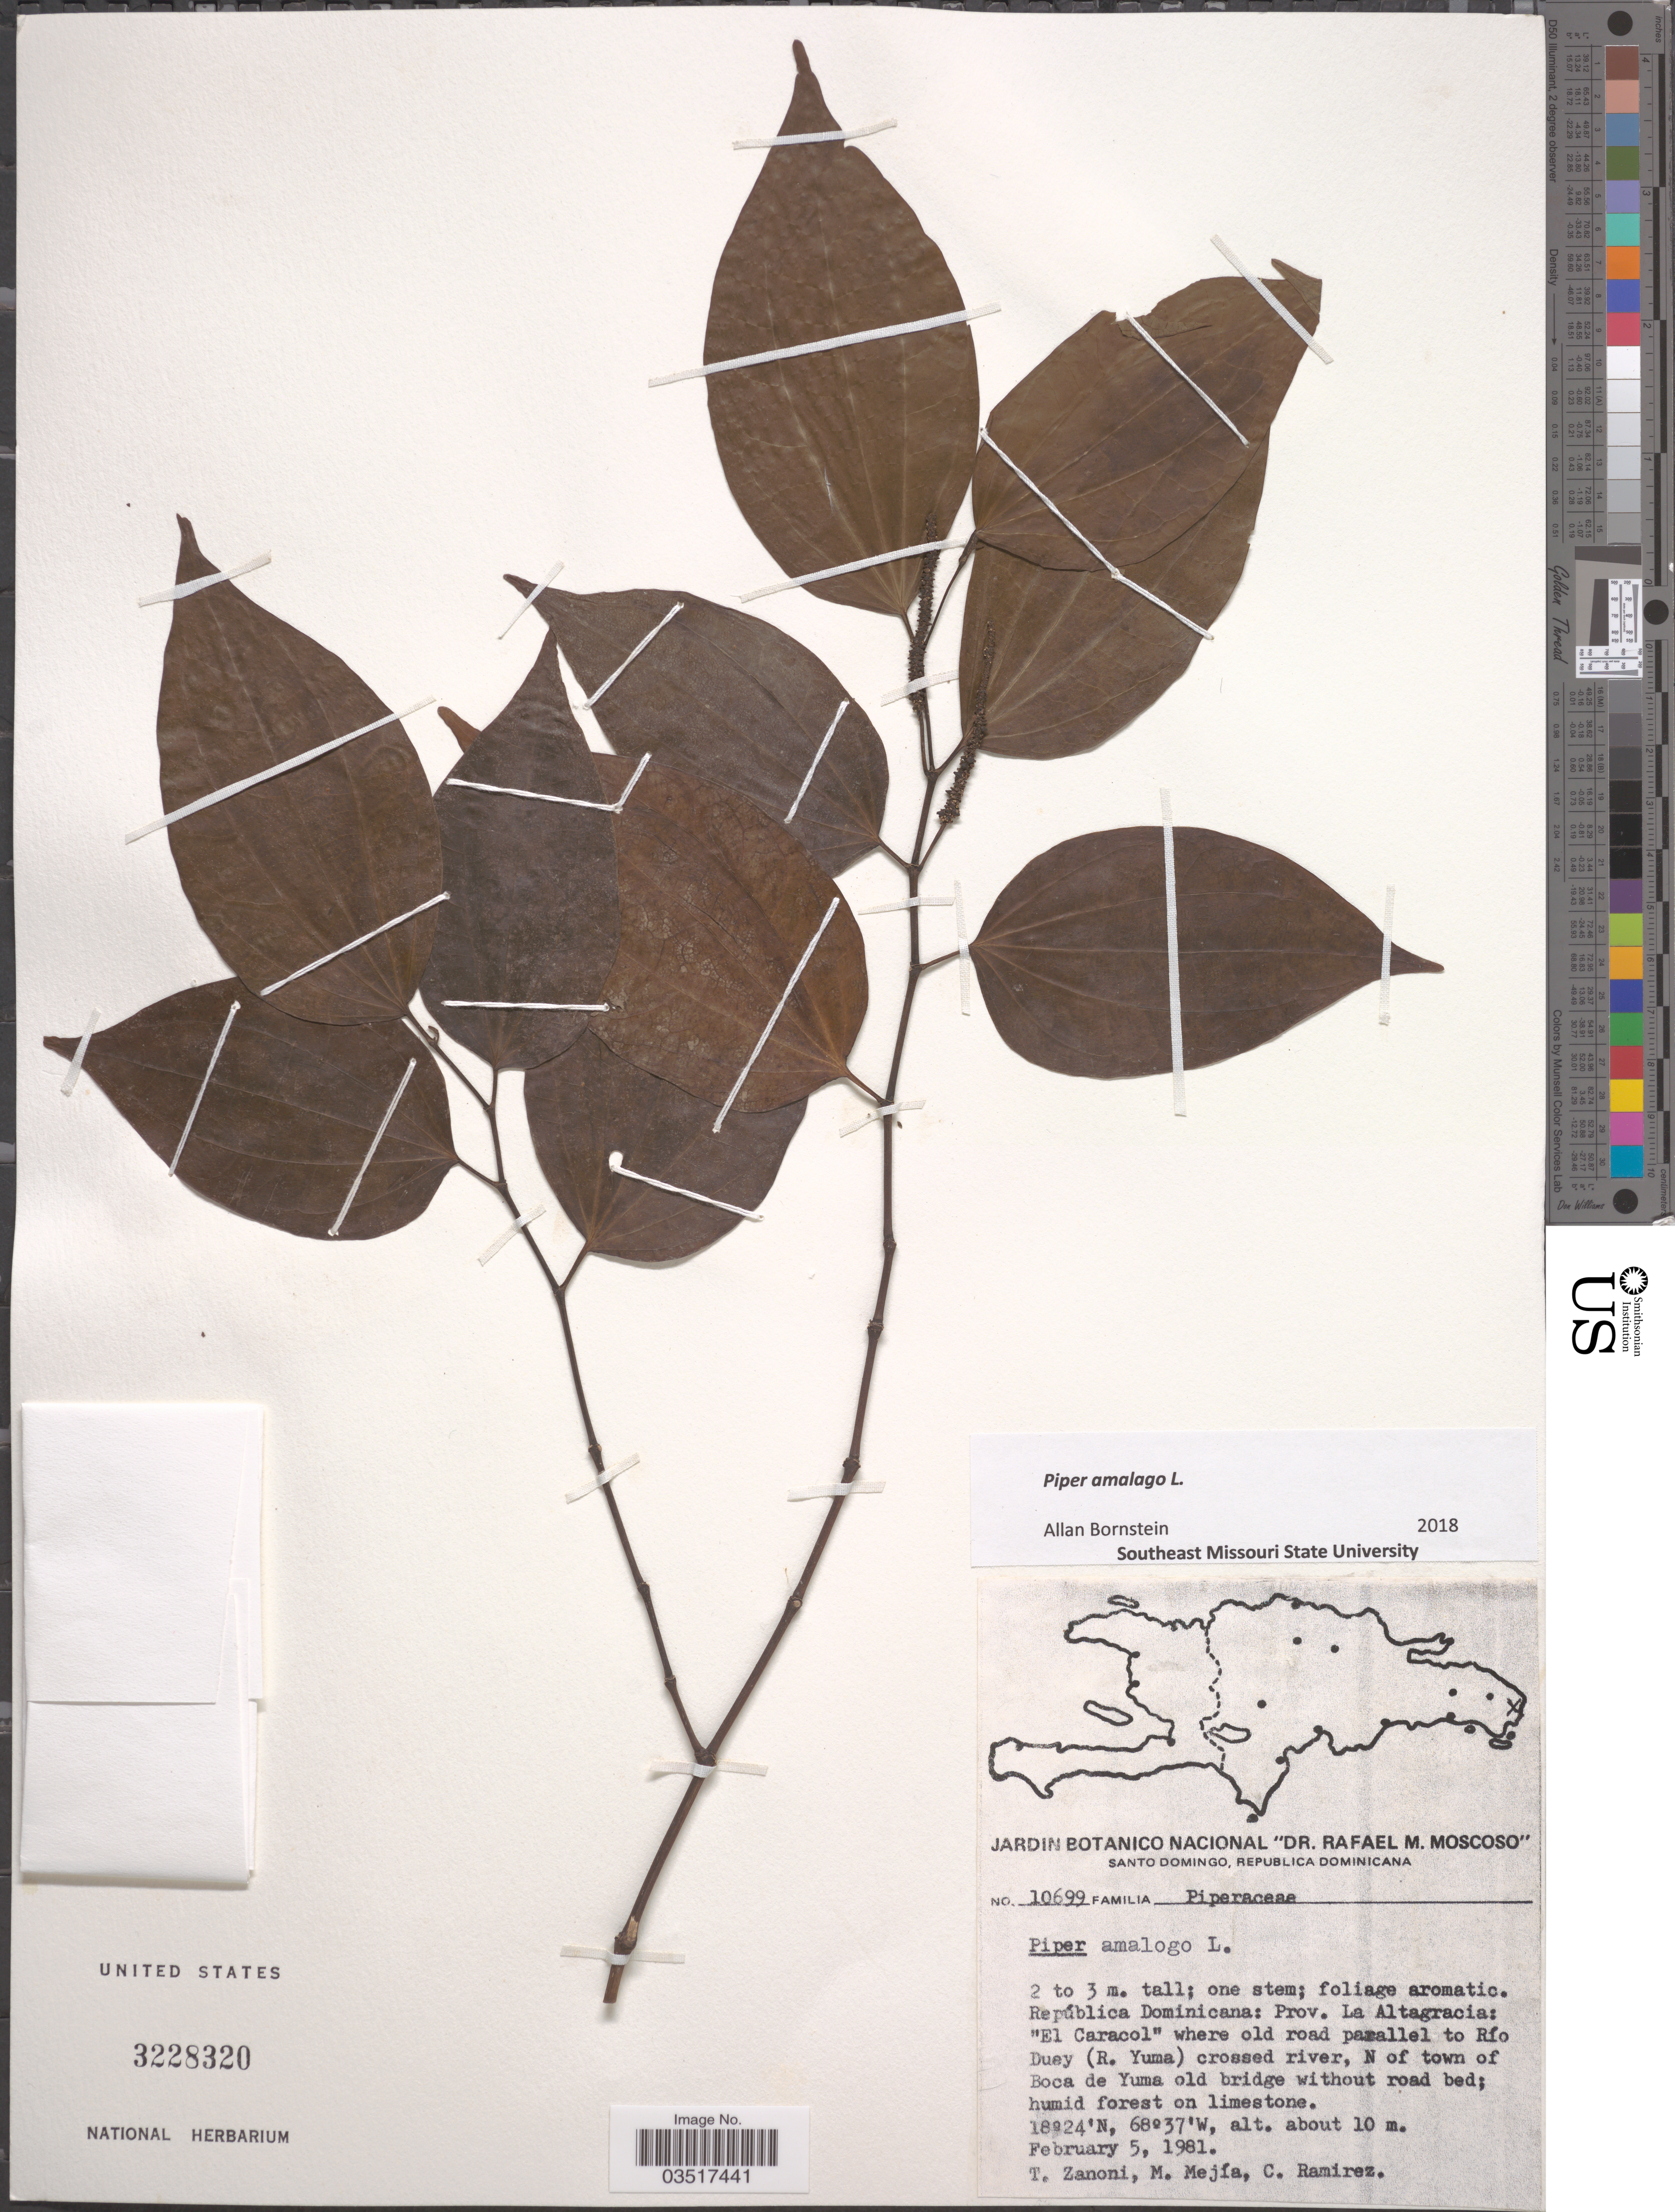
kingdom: Plantae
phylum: Tracheophyta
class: Magnoliopsida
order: Piperales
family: Piperaceae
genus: Piper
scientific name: Piper amalago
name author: L.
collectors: T. Zanoni, M. Mejia & C. Ramirez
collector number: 10699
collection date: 1981-02-05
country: Dominican Republic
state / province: La Altagracia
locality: El Caracol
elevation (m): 10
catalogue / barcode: US 3228320